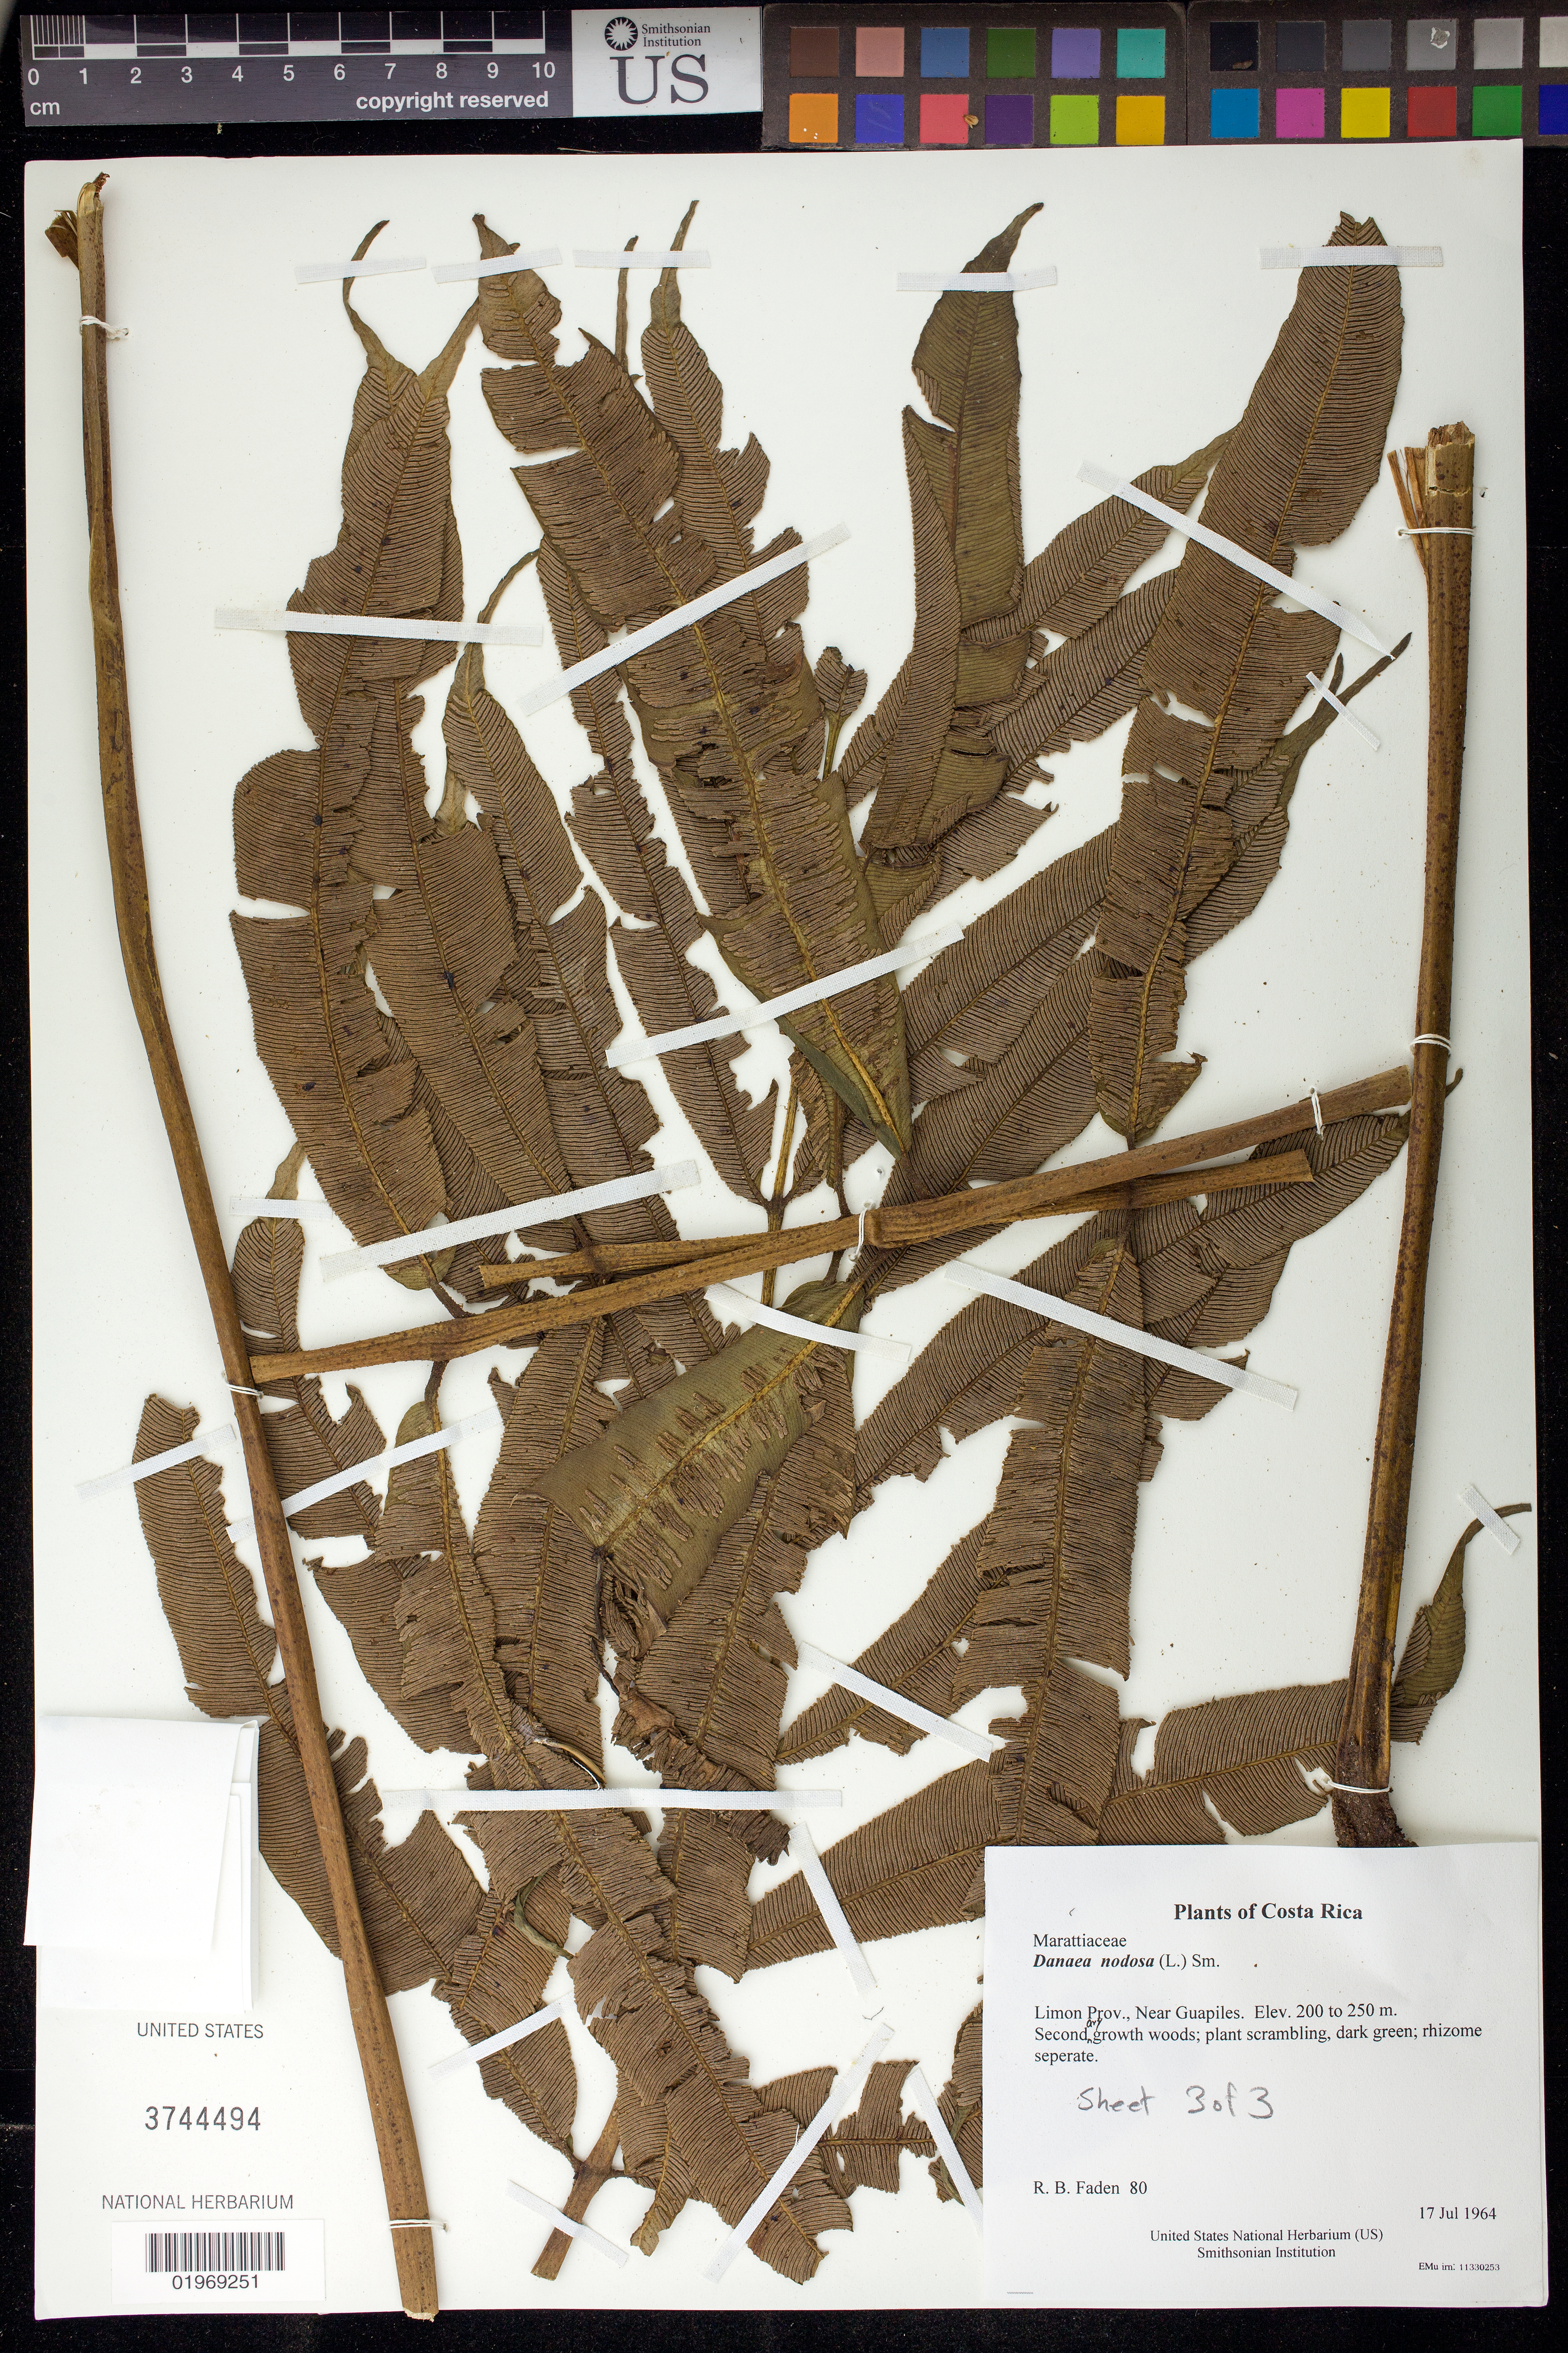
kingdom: Plantae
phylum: Tracheophyta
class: Polypodiopsida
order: Marattiales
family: Marattiaceae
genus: Danaea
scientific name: Danaea nodosa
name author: (L.) Sm.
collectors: R. B. Faden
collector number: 80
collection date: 1964-07-17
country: Costa Rica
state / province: Limon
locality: Near Guapiles.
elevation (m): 200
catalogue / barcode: US 3744494